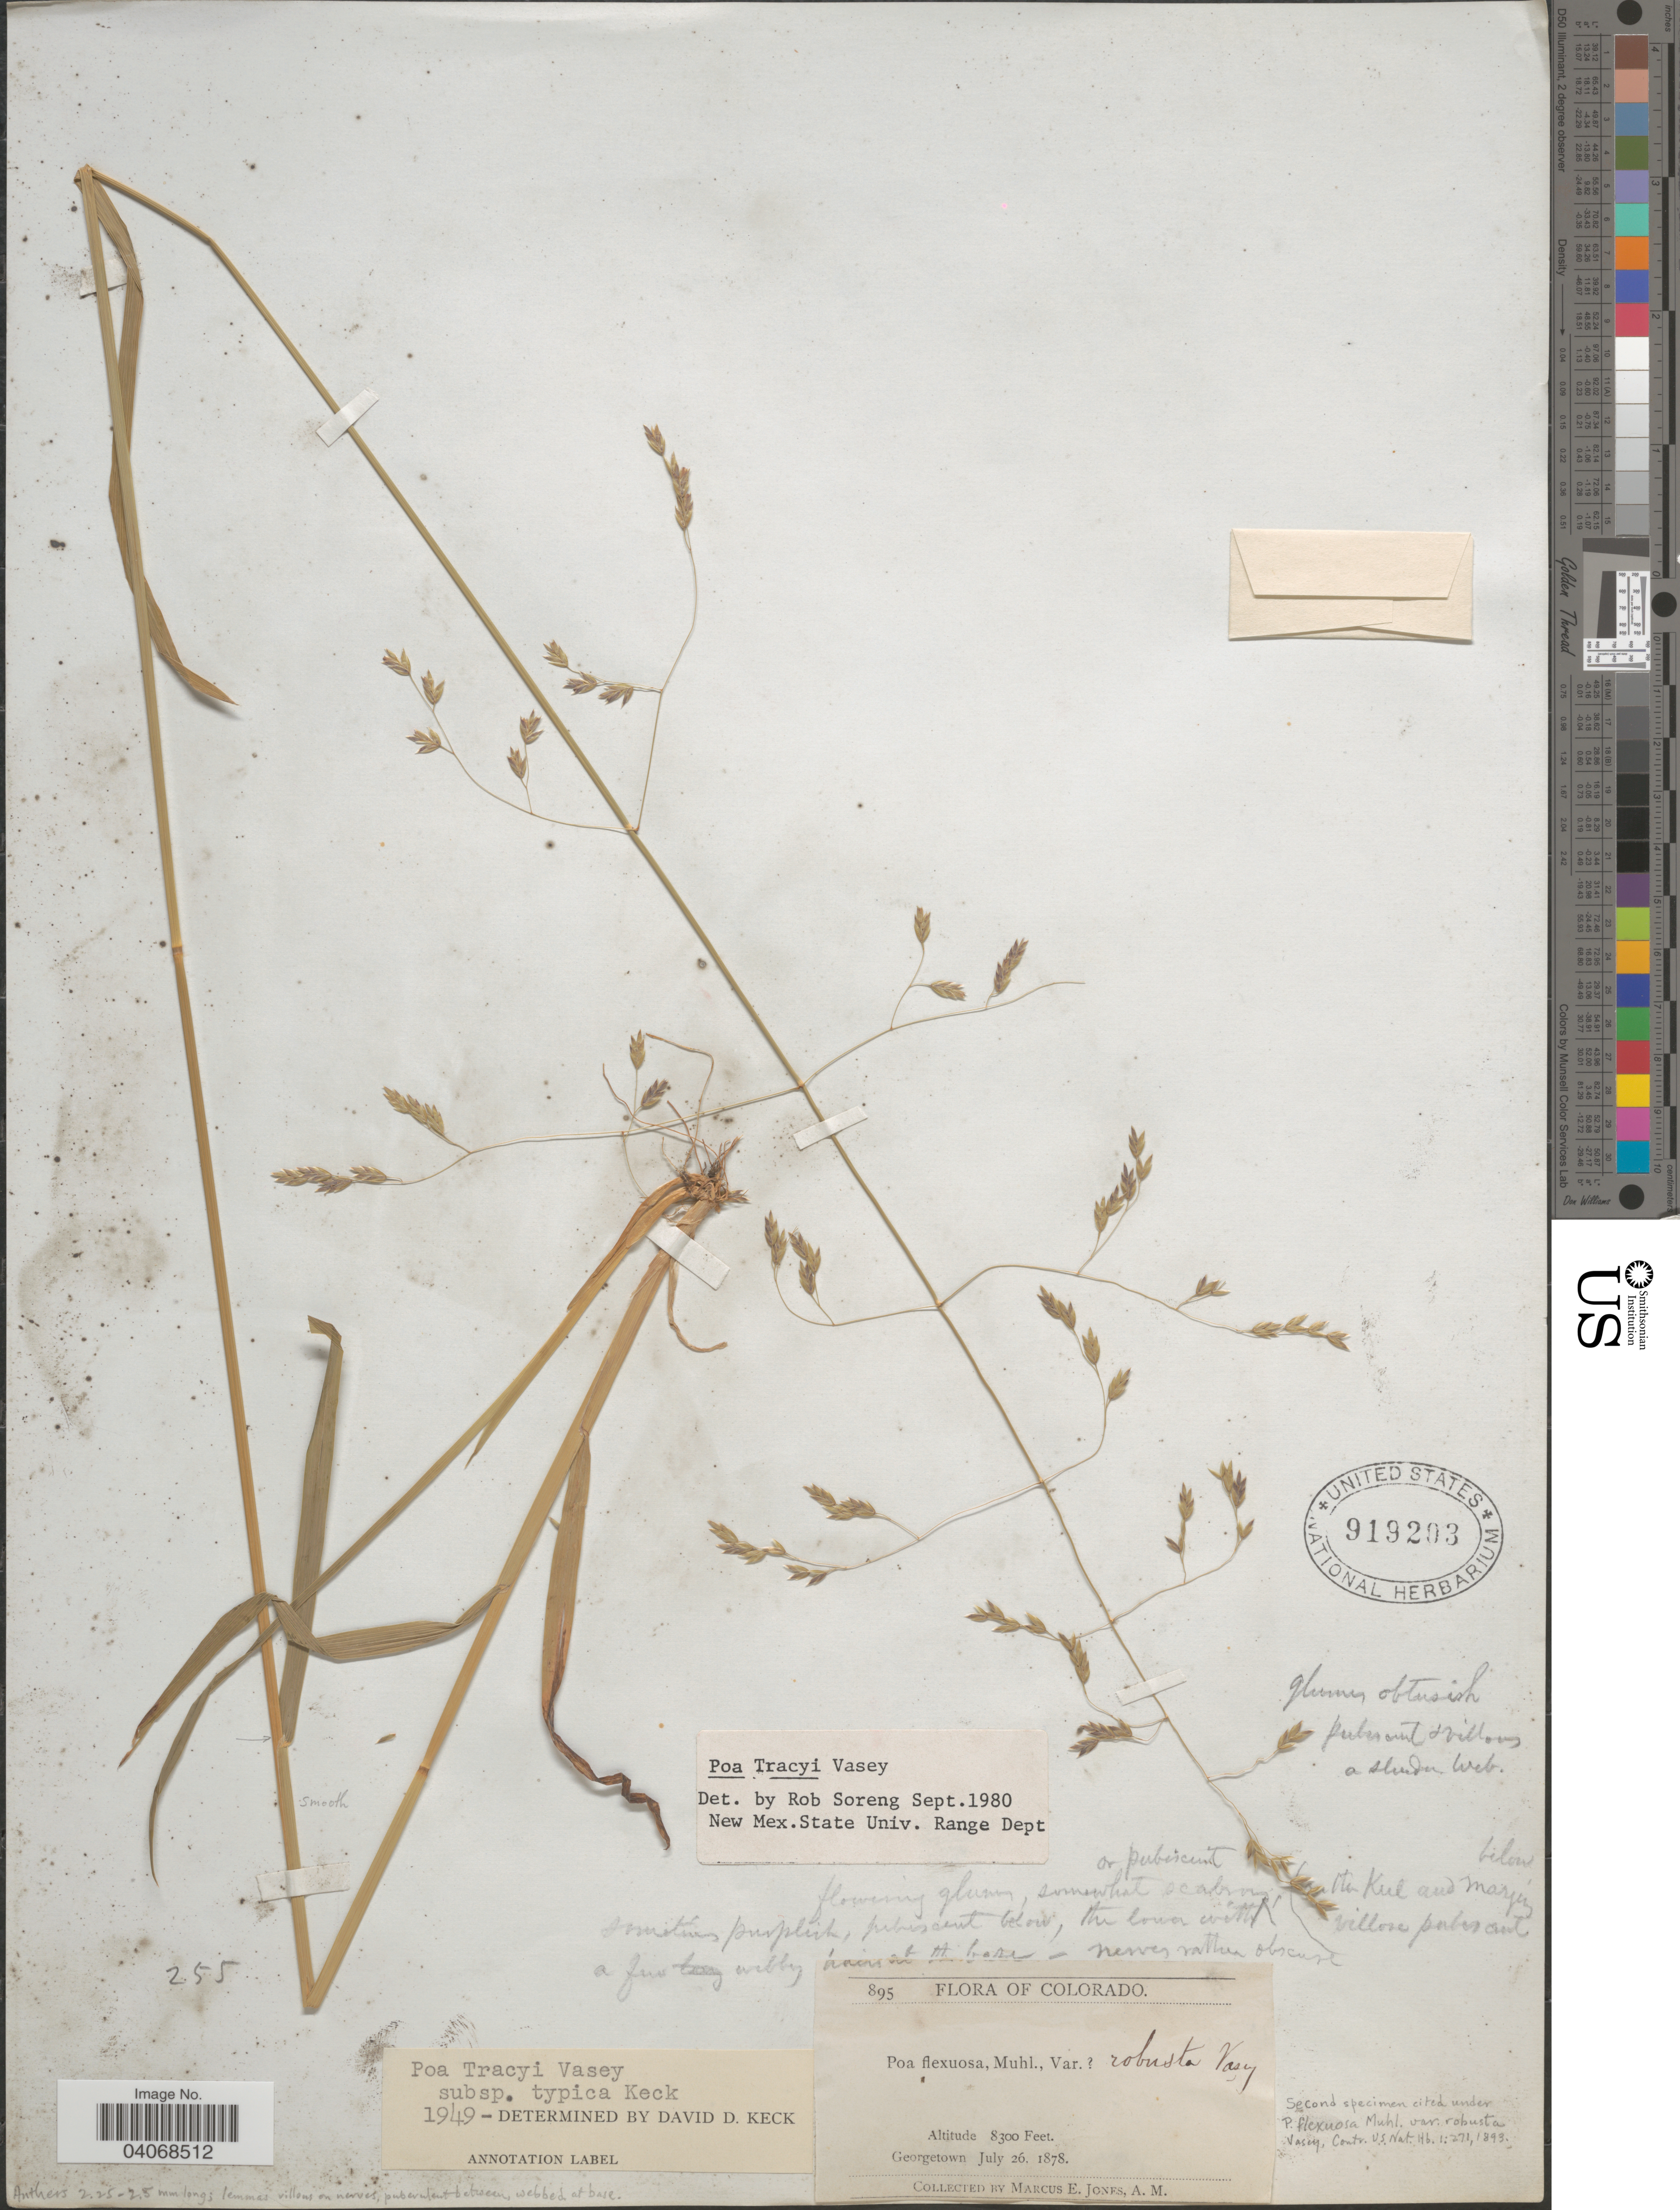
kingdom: Plantae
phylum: Tracheophyta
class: Liliopsida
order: Poales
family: Poaceae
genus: Poa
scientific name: Poa tracyi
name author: Vasey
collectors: M. E. Jones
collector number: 895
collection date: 1878-07-26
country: United States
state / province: Colorado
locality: Georgetown.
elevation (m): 2530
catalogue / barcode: US 919203